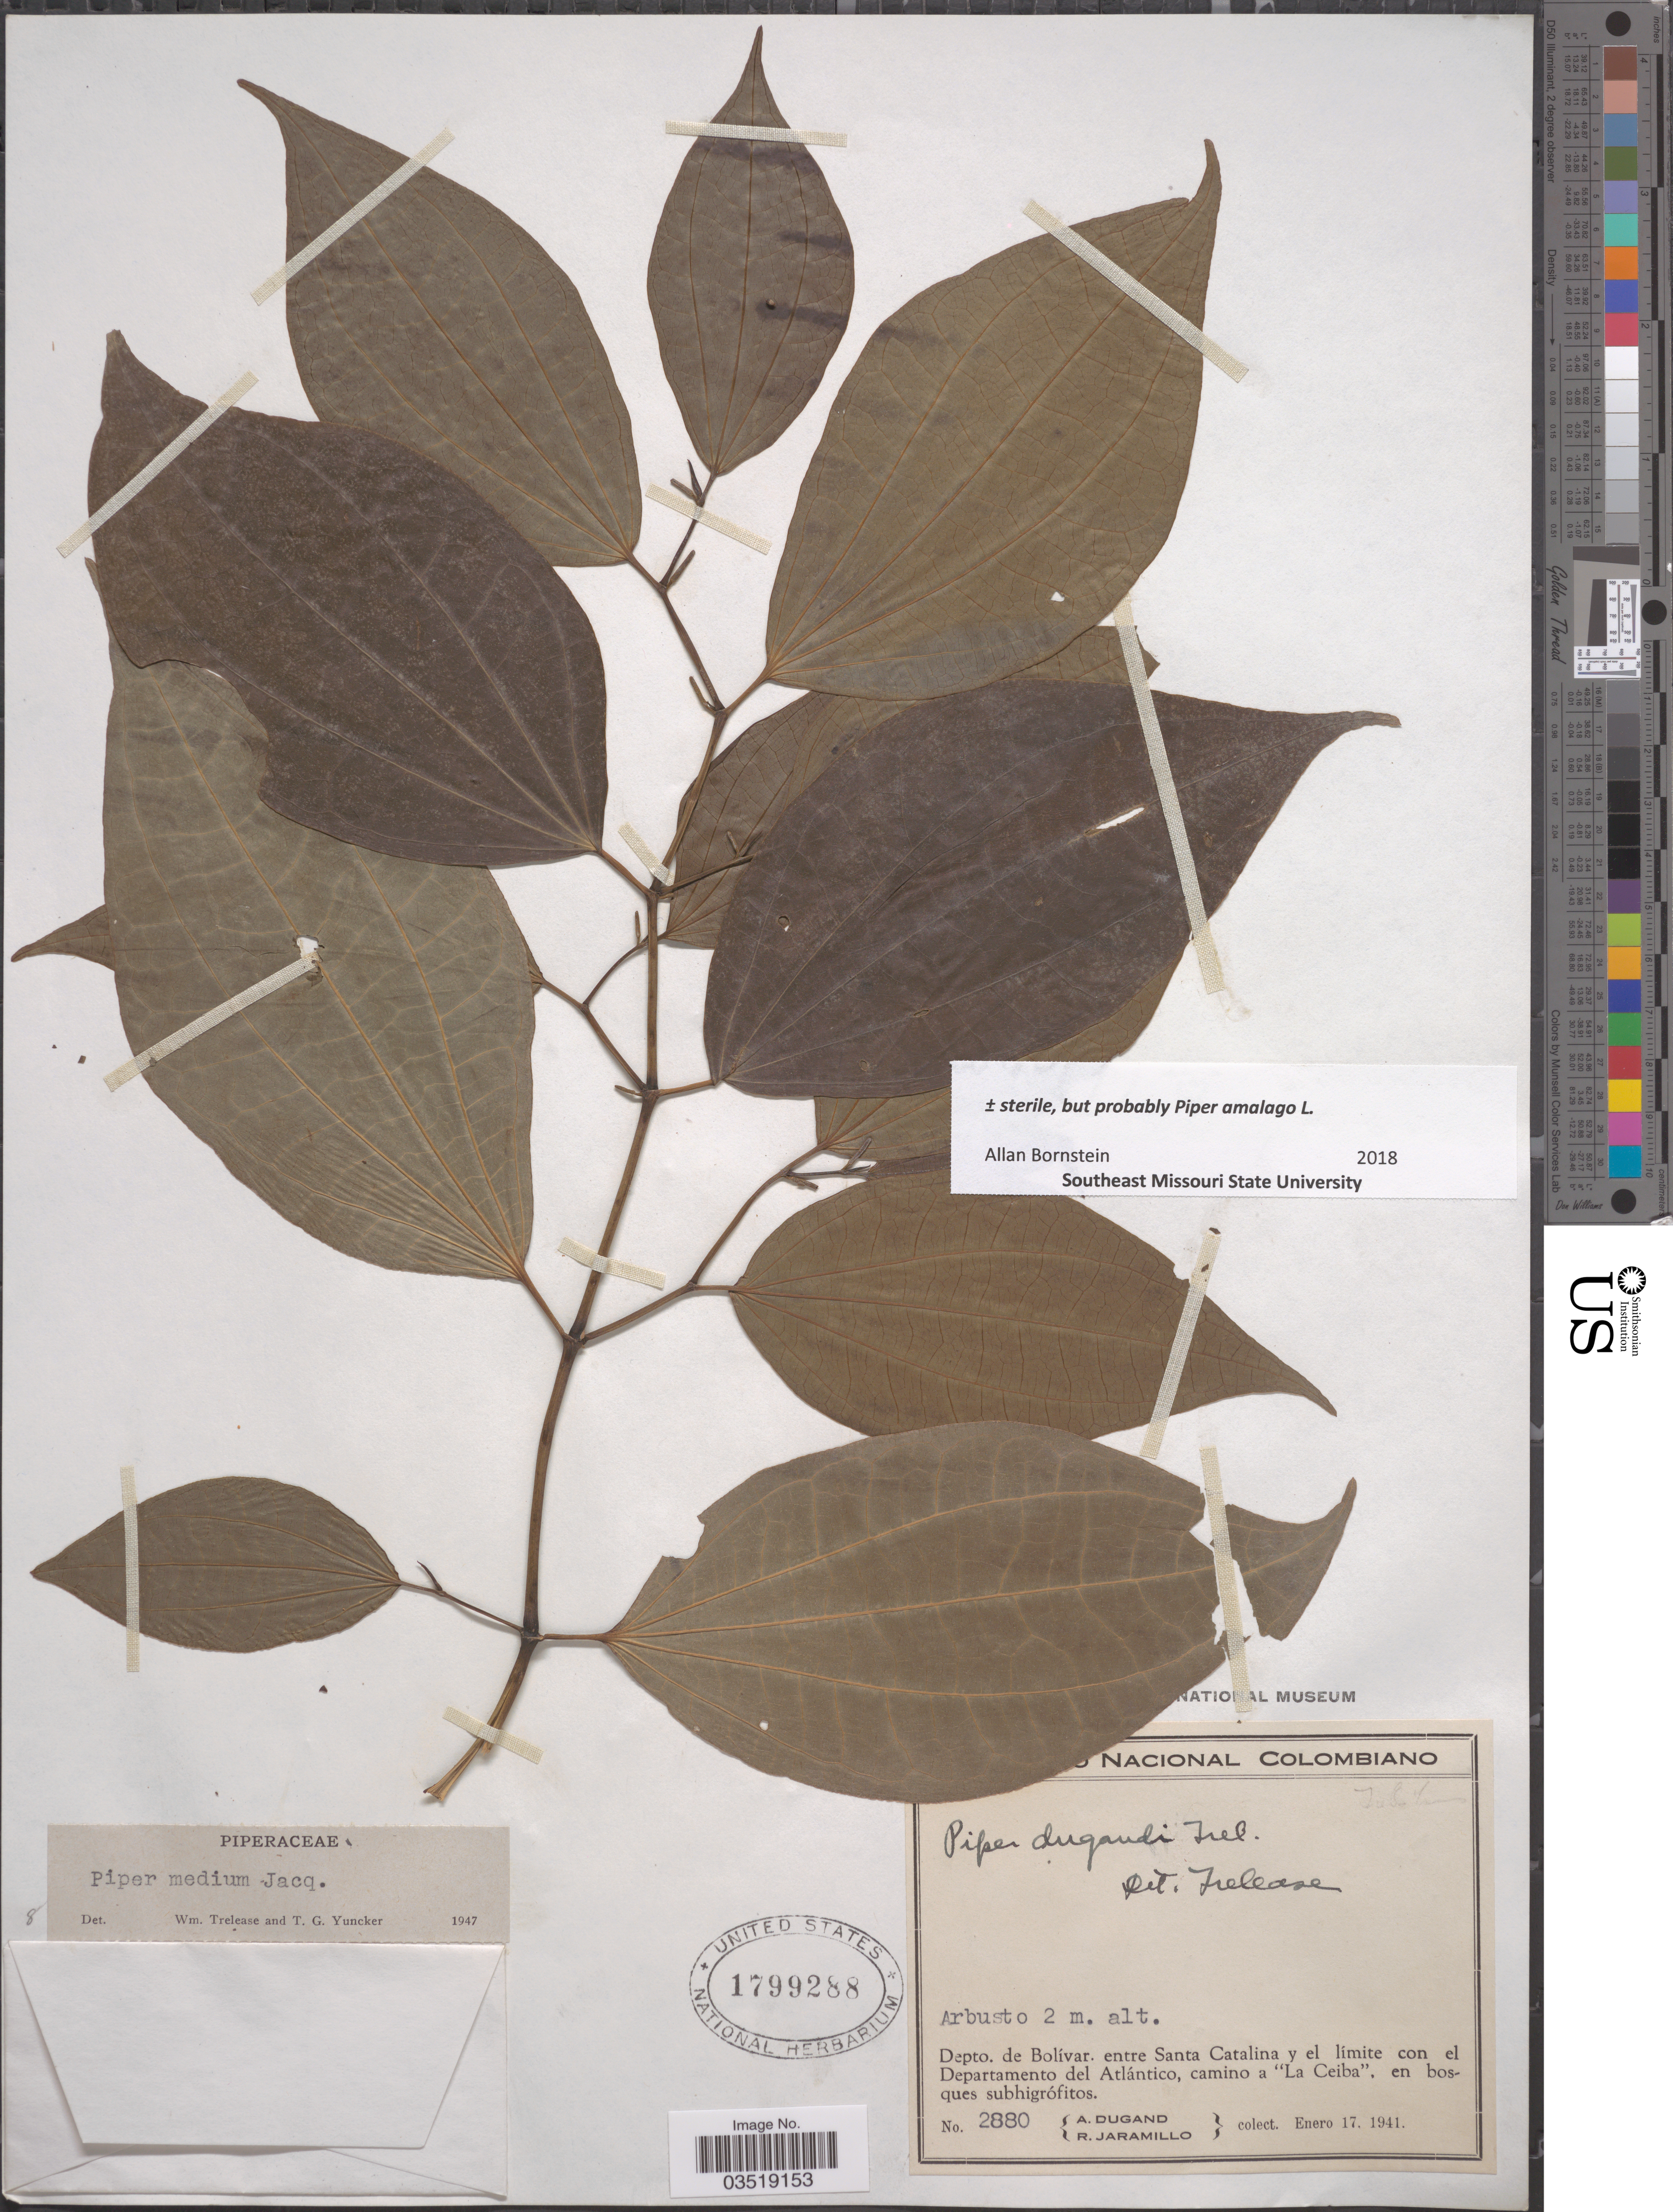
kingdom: Plantae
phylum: Tracheophyta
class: Magnoliopsida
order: Piperales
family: Piperaceae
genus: Piper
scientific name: Piper amalago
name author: L.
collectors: A. Dugand & R. Jaramillo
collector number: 2880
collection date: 1941-01-17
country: Colombia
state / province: Bolívar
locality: Depto. de Bolívar. Entre Santa Catalina y el límite con el Departamento del Atlántico, camino a "La Ceiba".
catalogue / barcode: US 1799288